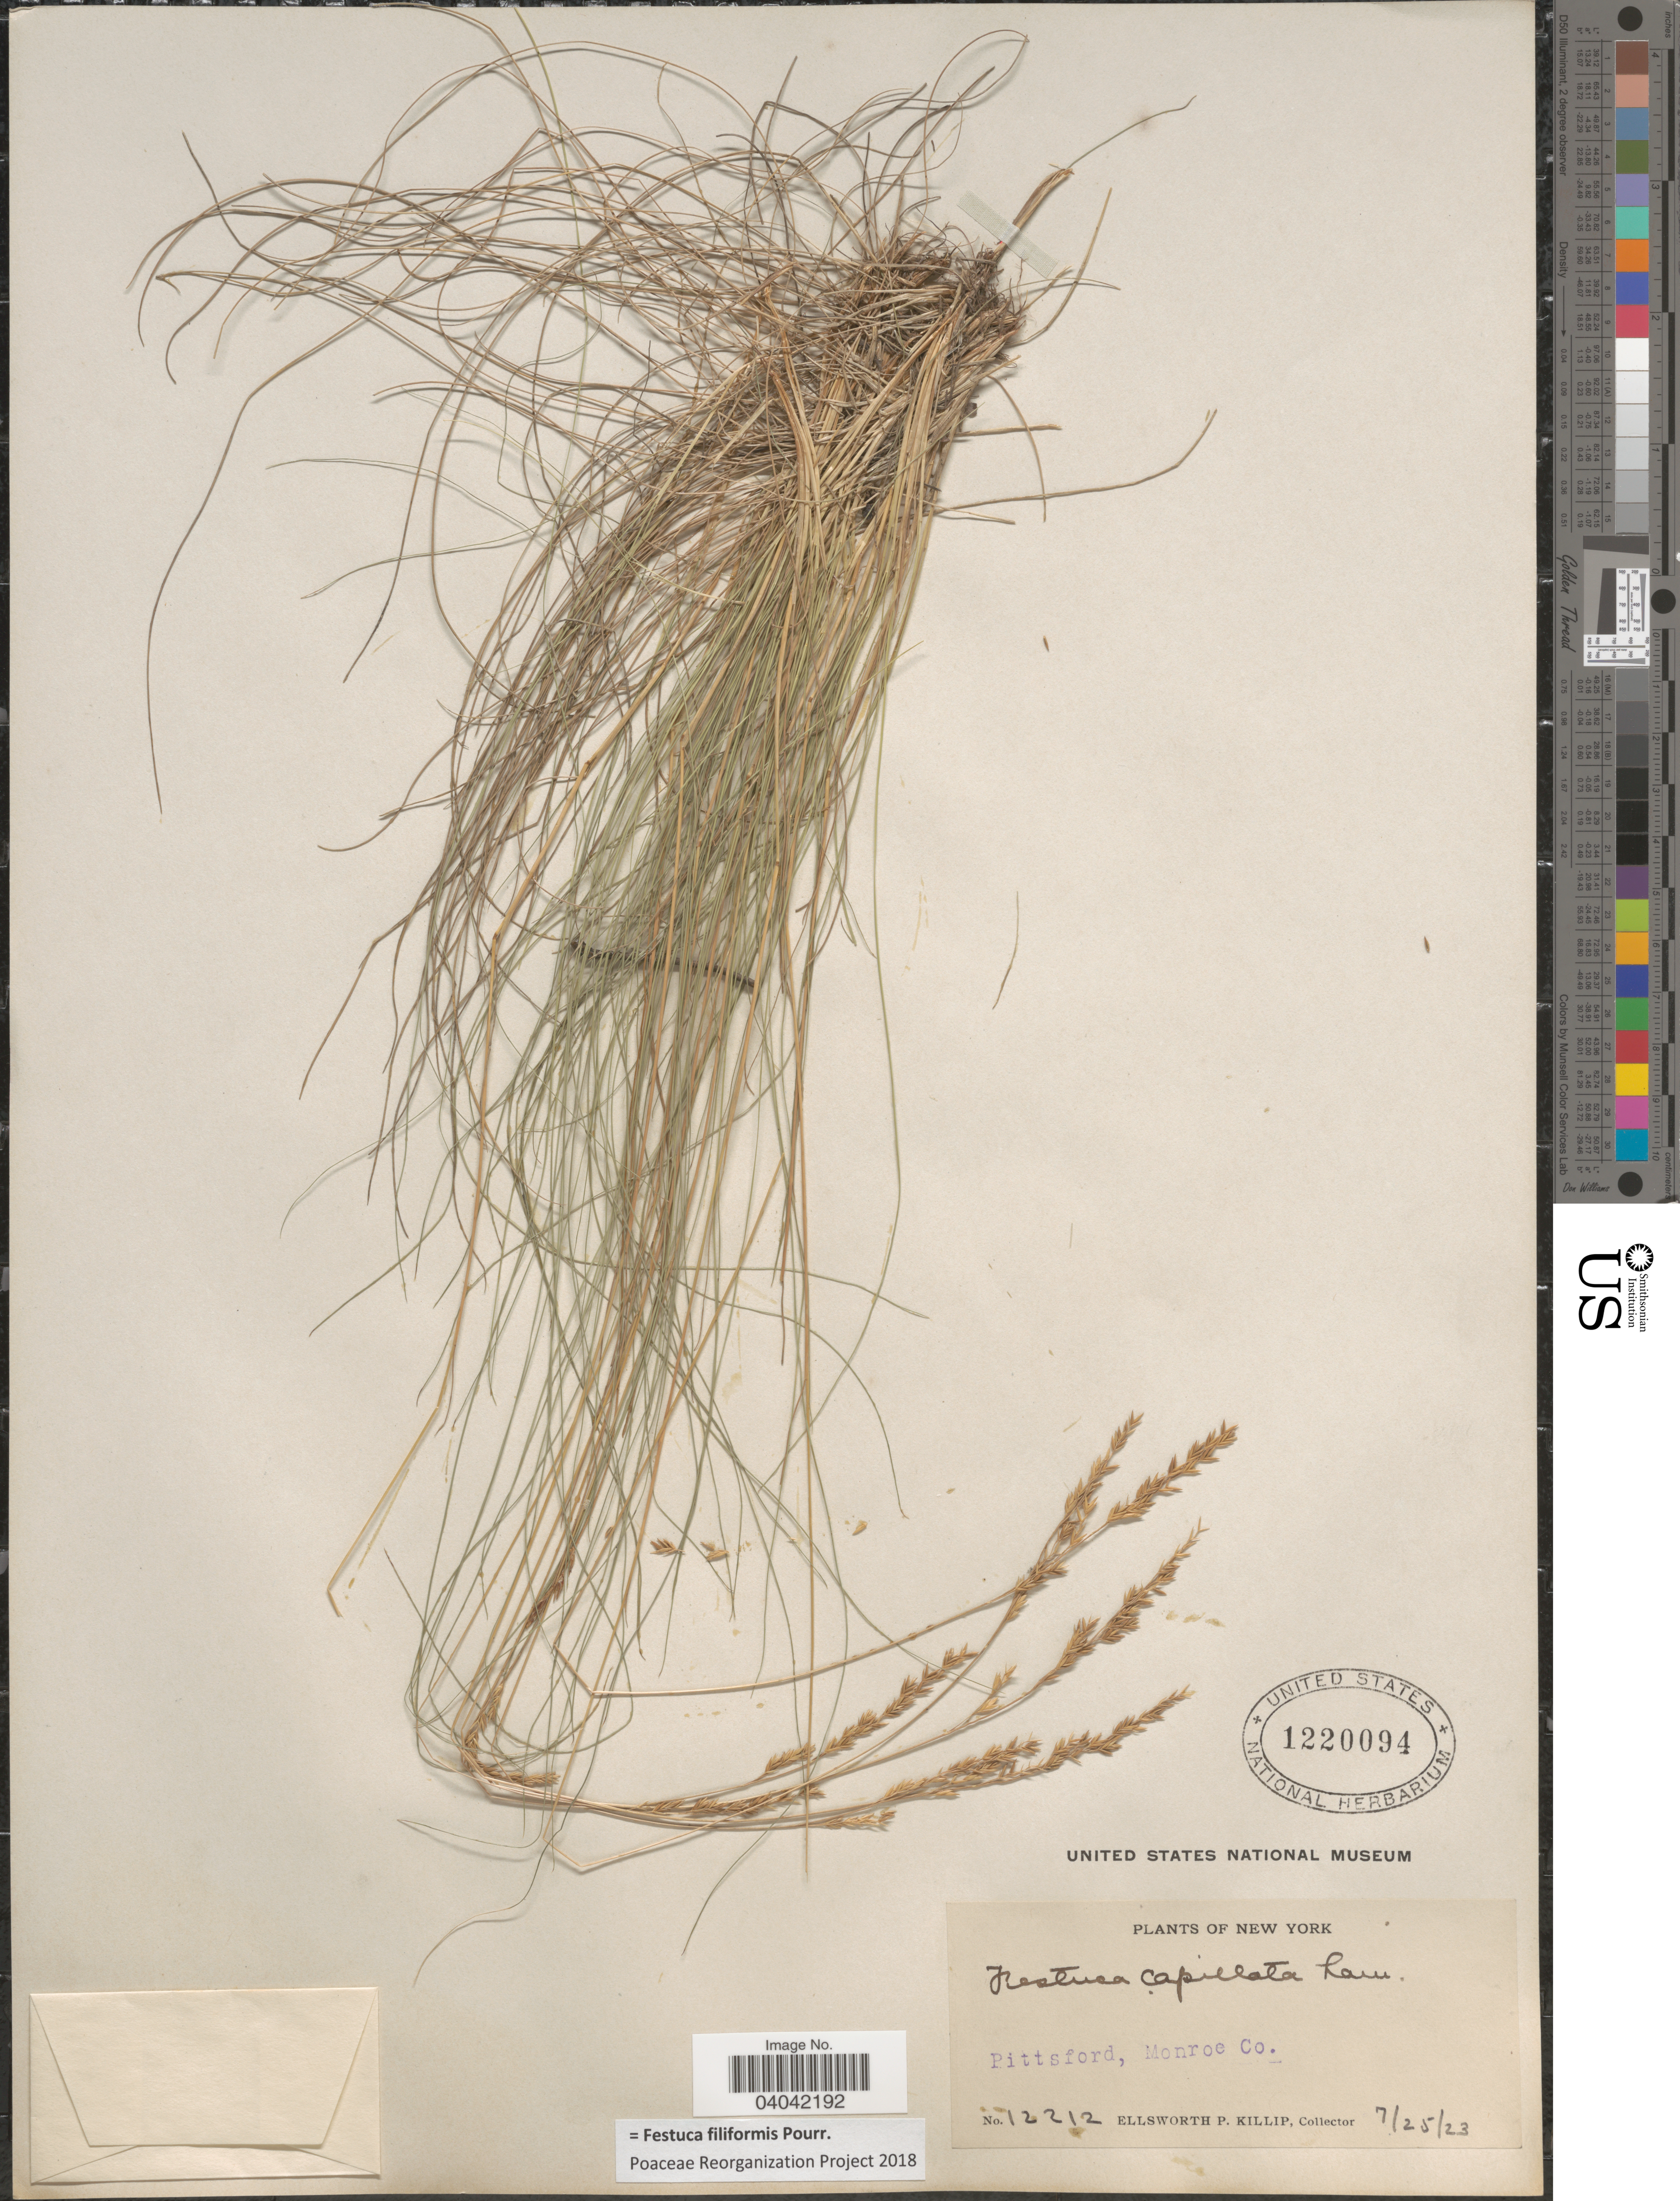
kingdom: Plantae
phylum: Tracheophyta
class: Liliopsida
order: Poales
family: Poaceae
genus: Festuca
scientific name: Festuca filiformis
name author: Pourr.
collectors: E. P. Killip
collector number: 12212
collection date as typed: Transcribed d/m/y: 25/7/23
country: United States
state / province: New York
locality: Pittsford, Monroe Co.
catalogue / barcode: US 1220094